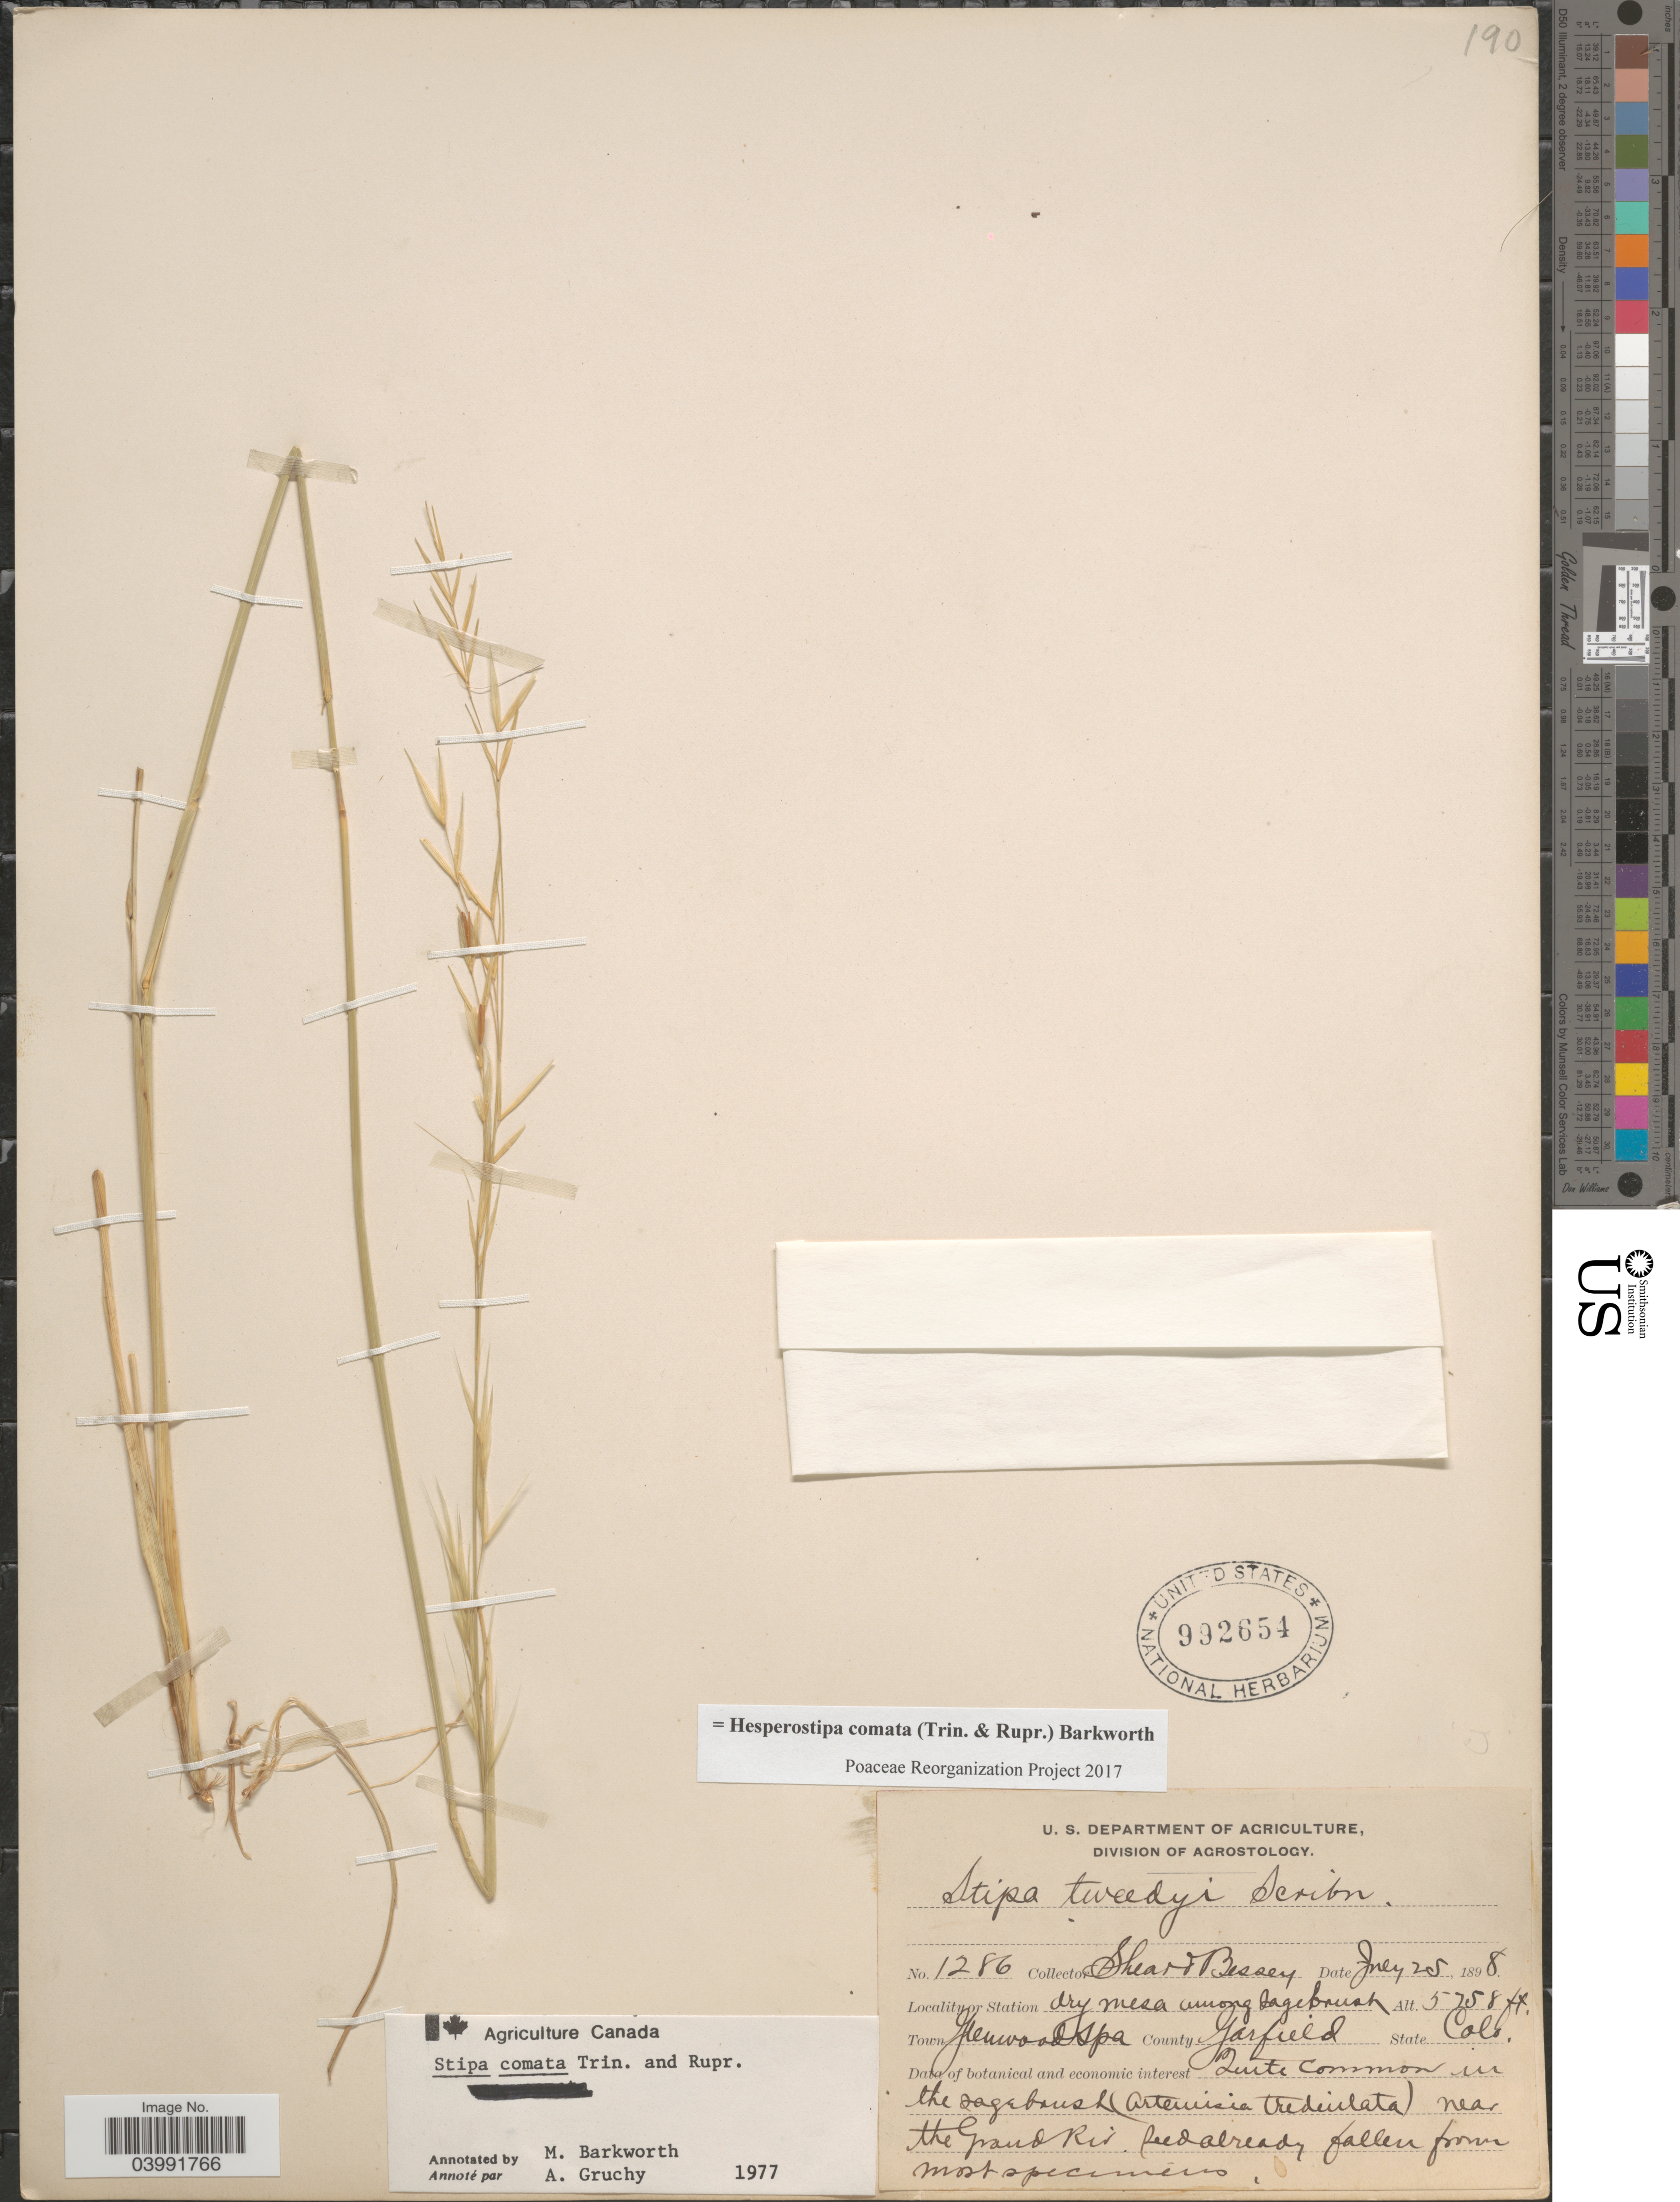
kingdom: Plantae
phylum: Tracheophyta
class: Liliopsida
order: Poales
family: Poaceae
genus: Hesperostipa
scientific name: Hesperostipa comata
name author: (Trin. & Rupr.) Barkworth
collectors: -- Shear & -. Bessey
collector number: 1286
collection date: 1898-07-25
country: United States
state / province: Colorado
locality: Station dry mesa among sagebrush. Town Glenwood Spa. County Garfield. In the sagebrush near the Grand Riv.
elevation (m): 1755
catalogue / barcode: US 992654